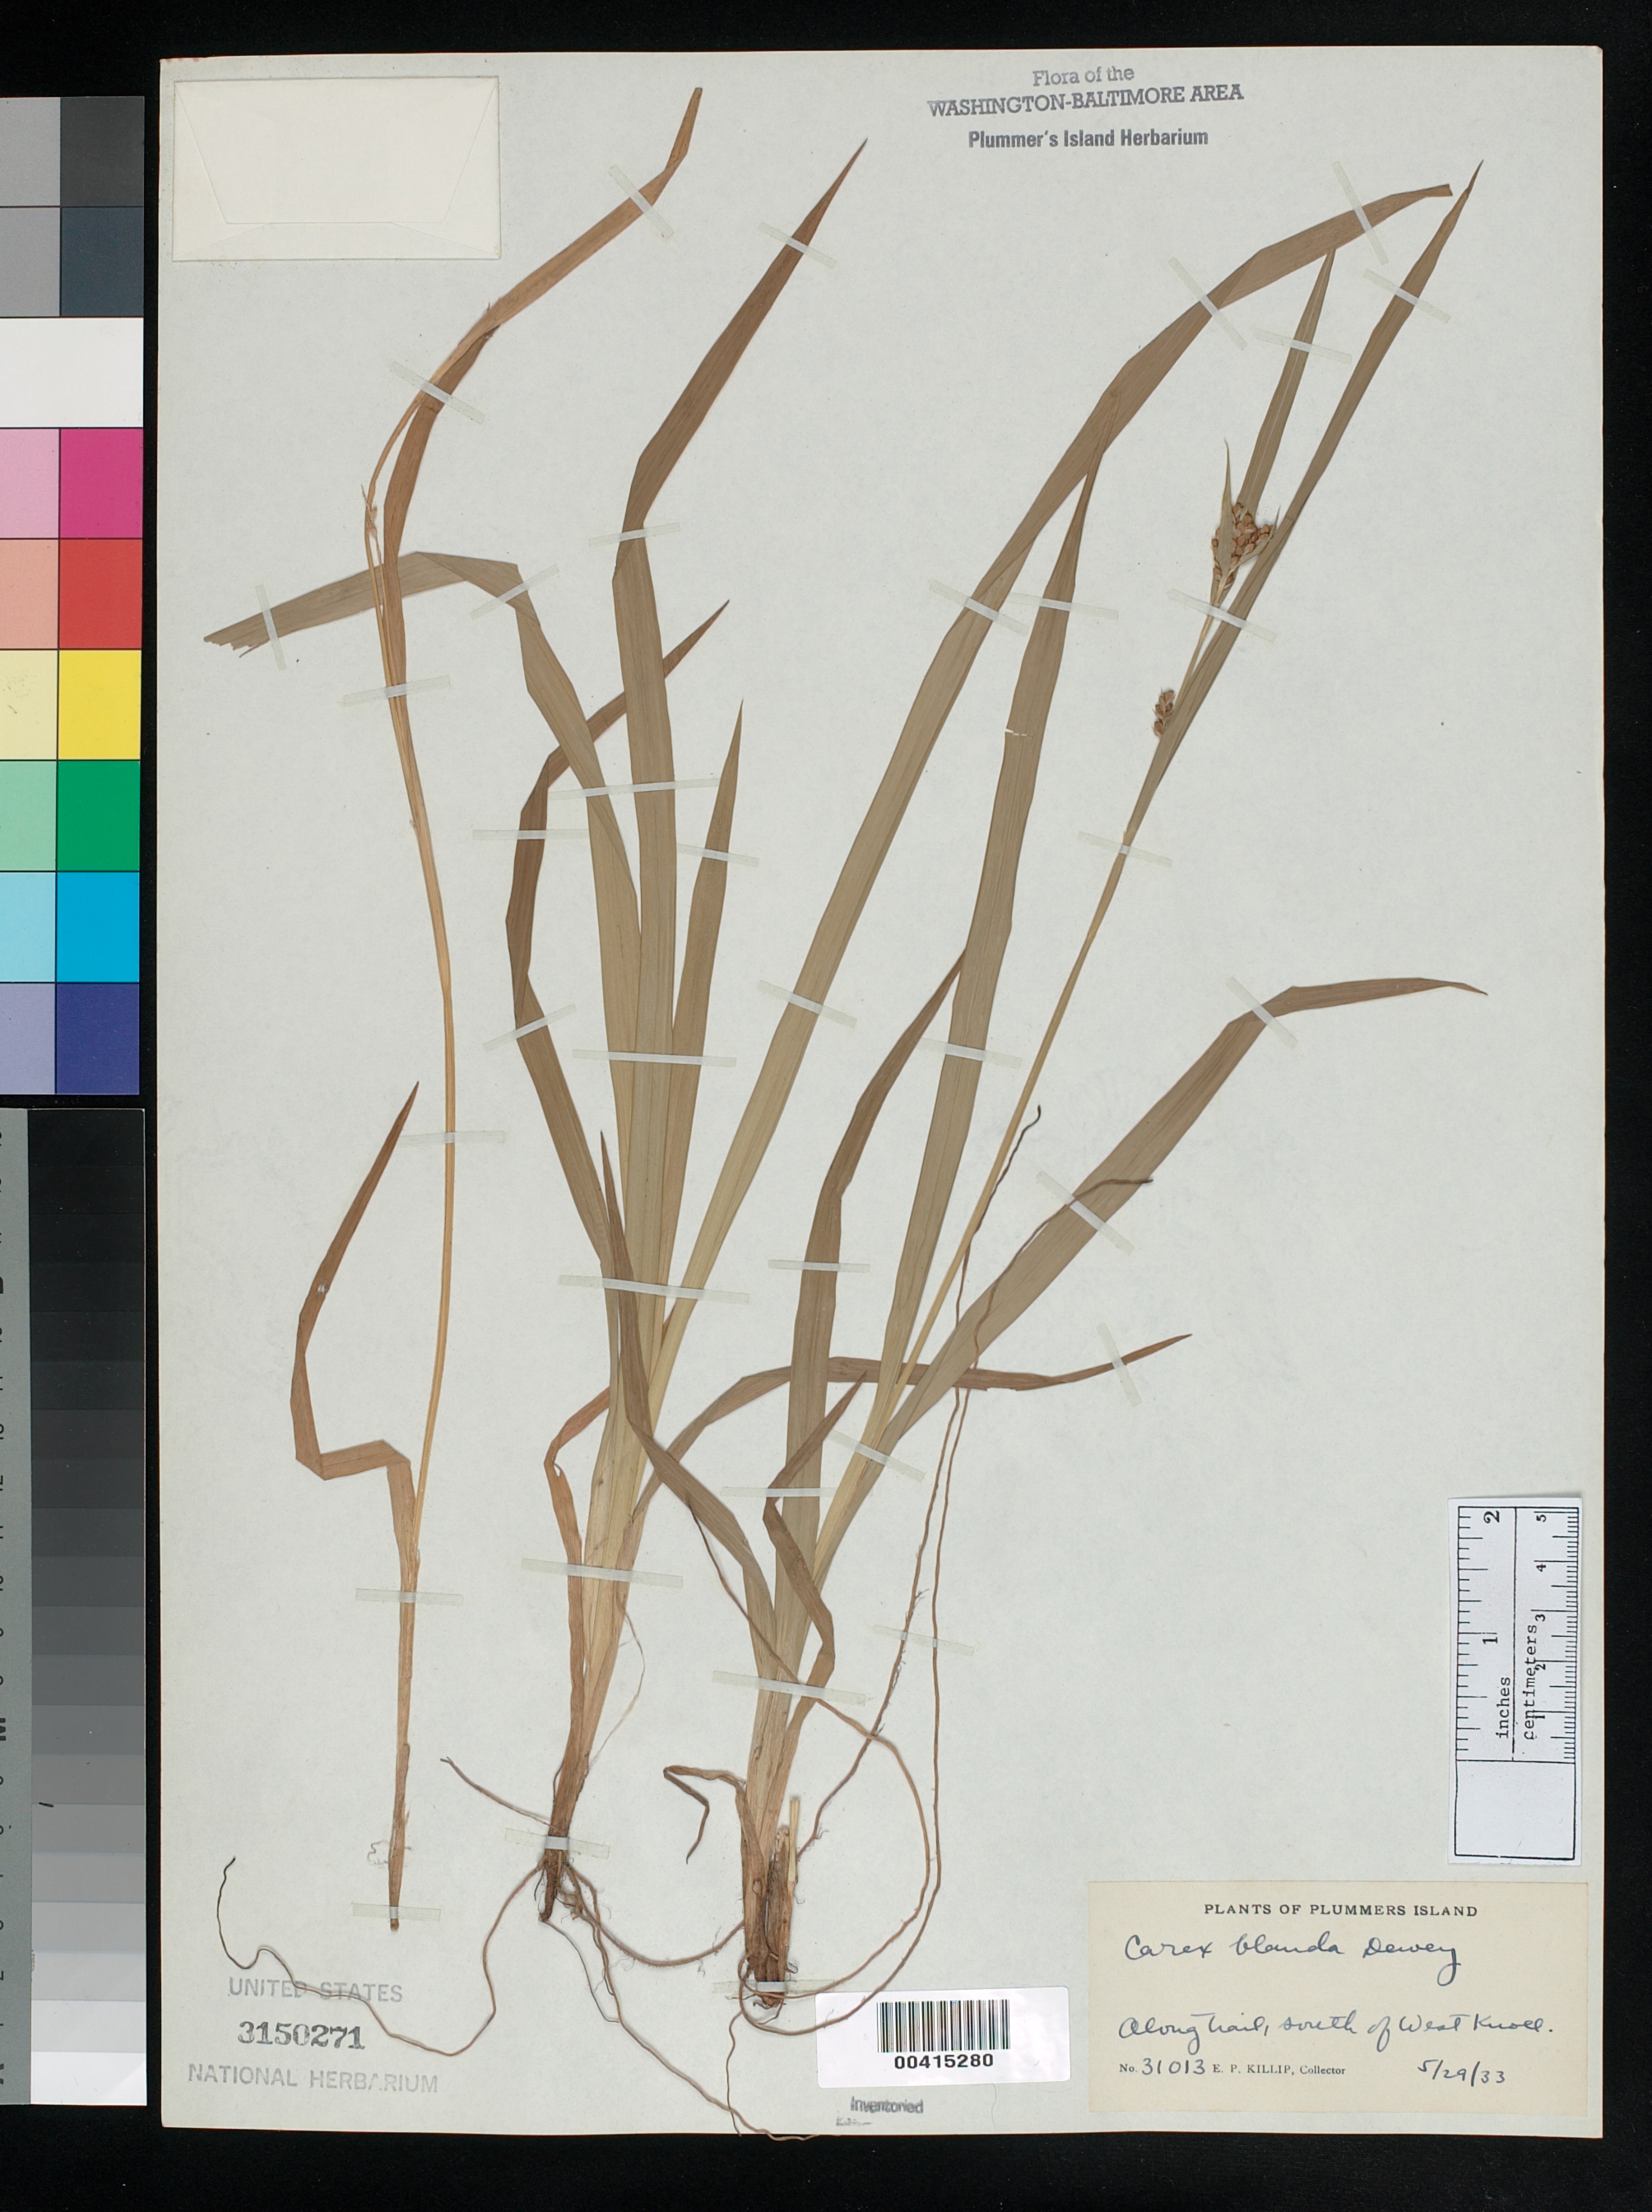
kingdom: Plantae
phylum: Tracheophyta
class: Liliopsida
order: Poales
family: Cyperaceae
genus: Carex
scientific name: Carex blanda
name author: Dewey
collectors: E. P. Killip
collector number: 31013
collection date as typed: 29 May 1933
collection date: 1933-05-29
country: United States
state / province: Maryland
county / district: Montgomery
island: Plummers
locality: Plummer's Island; along trail, south of west knoll C. & O. Canal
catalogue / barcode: US 3150271